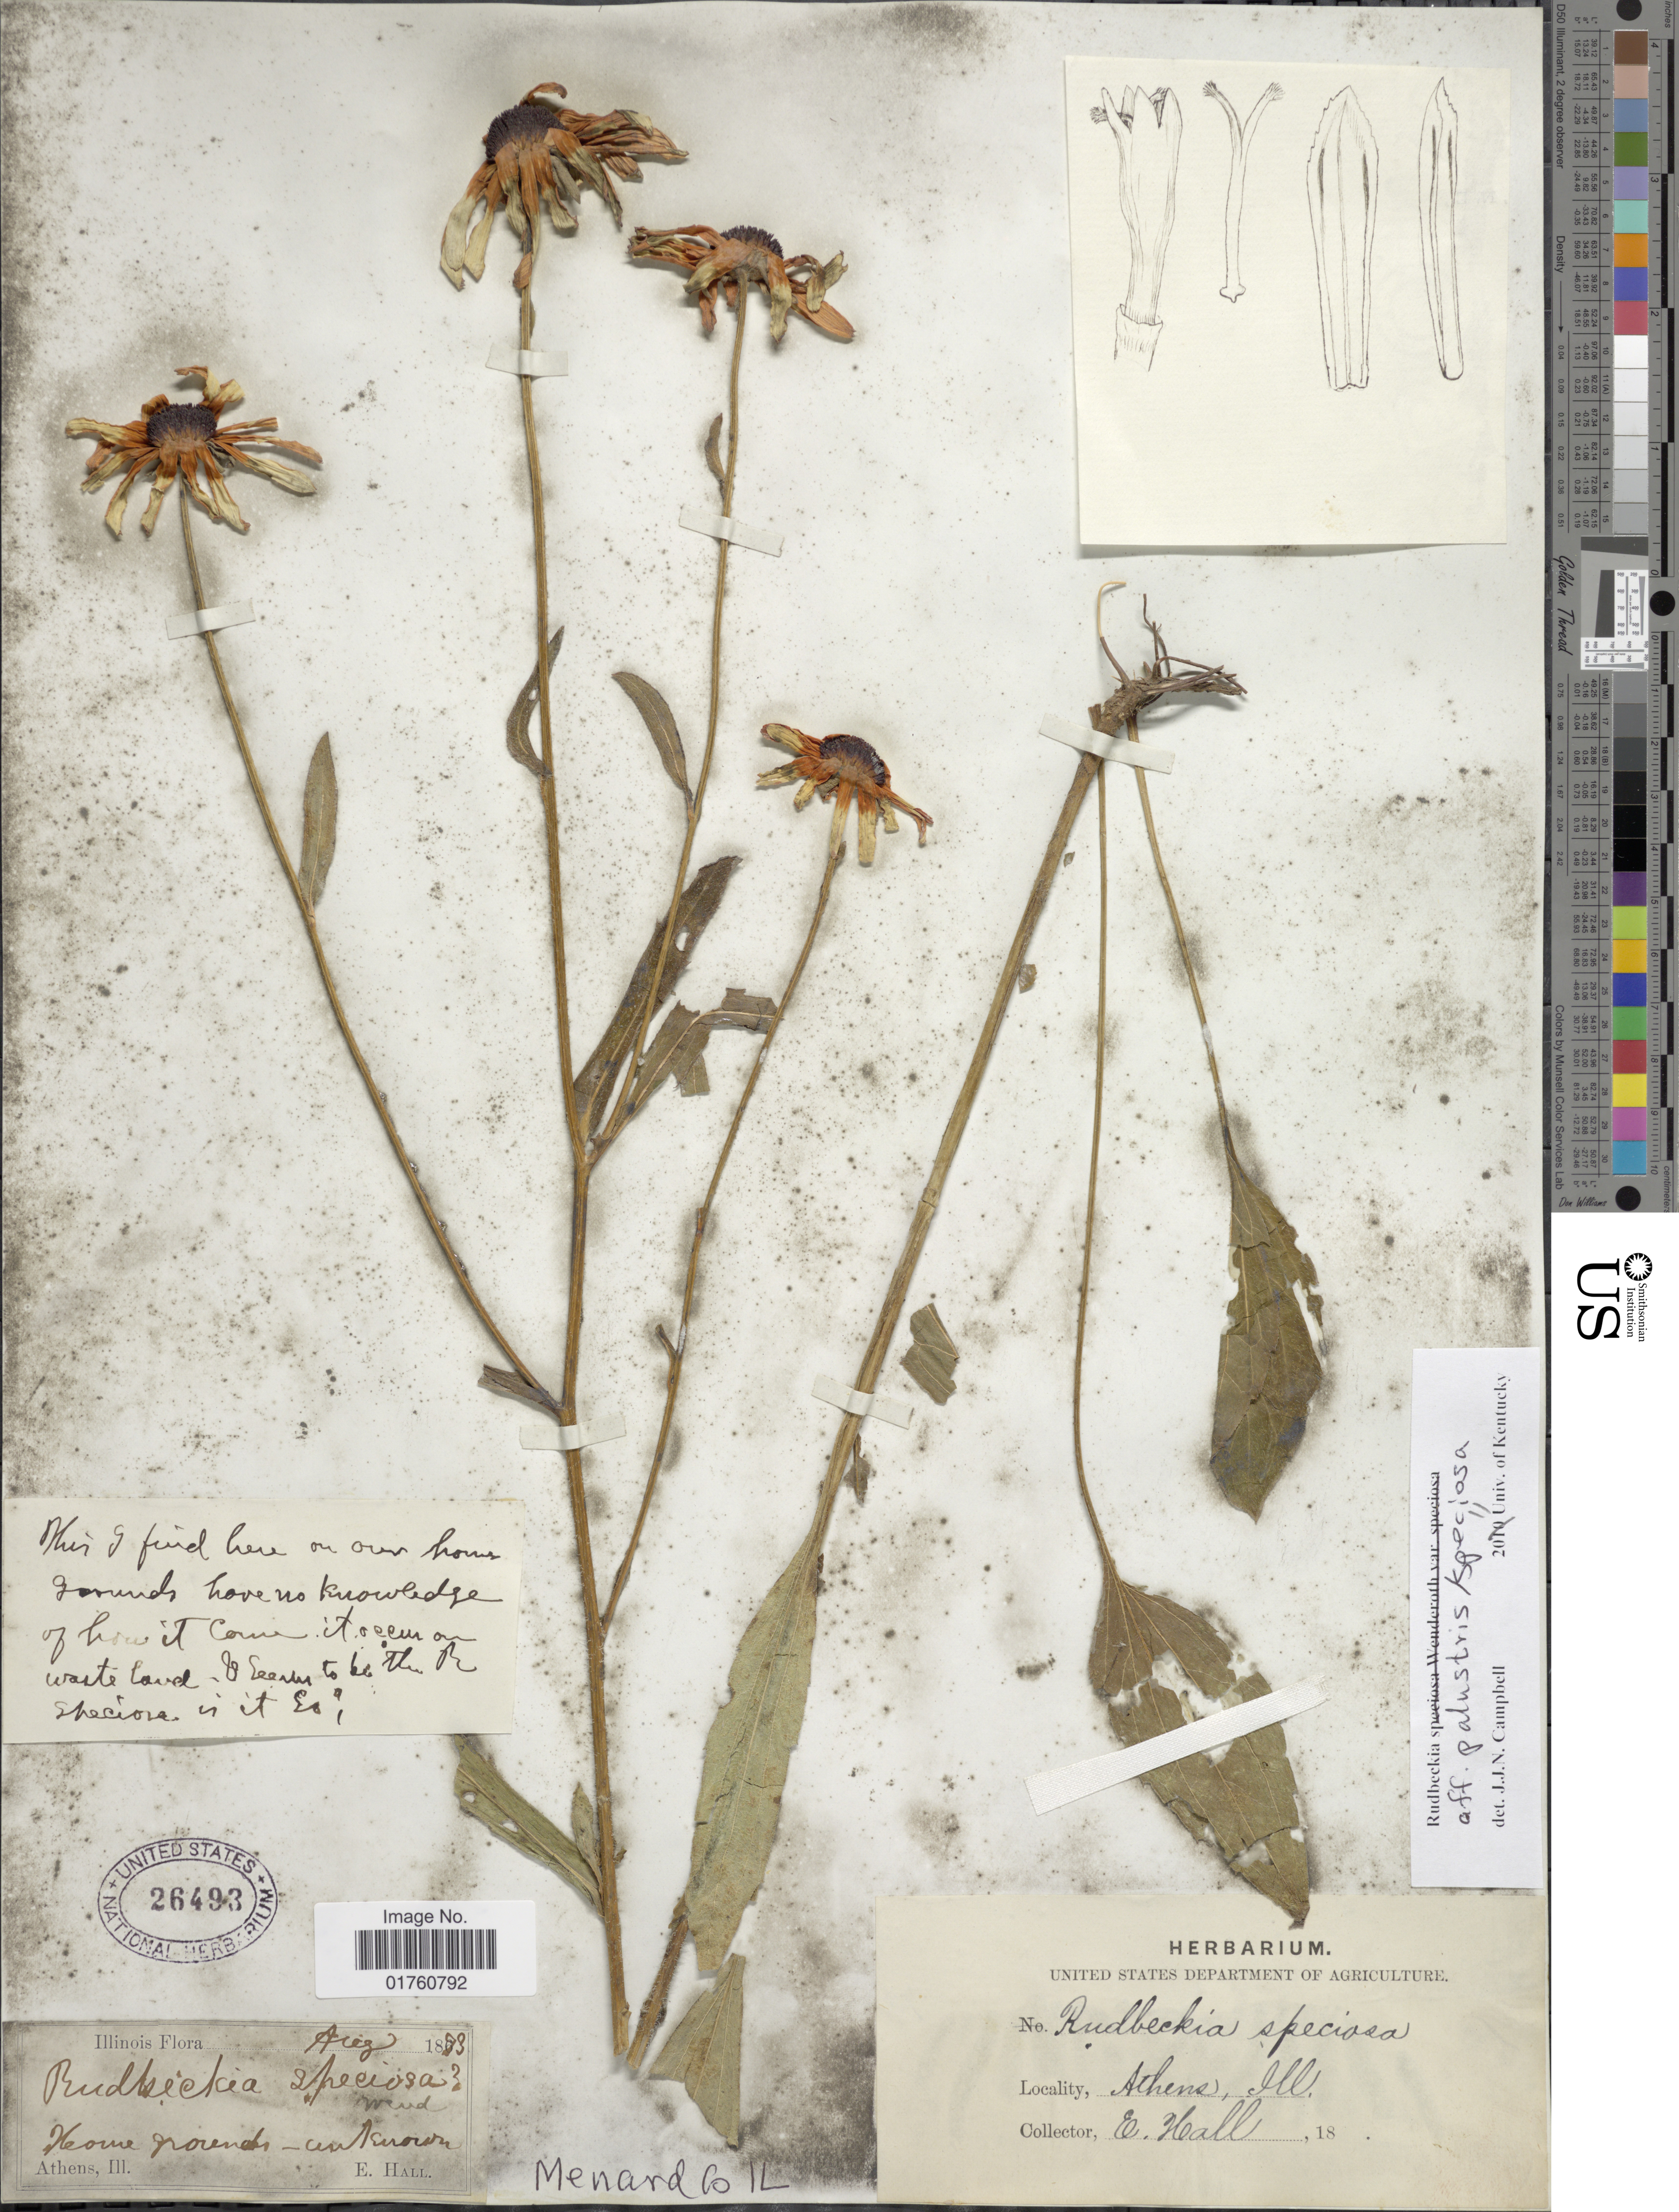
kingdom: Plantae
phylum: Tracheophyta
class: Magnoliopsida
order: Asterales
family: Asteraceae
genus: Rudbeckia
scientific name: Rudbeckia fulgida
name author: Aiton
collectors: E. Hall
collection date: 1873-08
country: United States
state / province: Illinois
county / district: Menard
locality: Athens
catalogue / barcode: US 26493